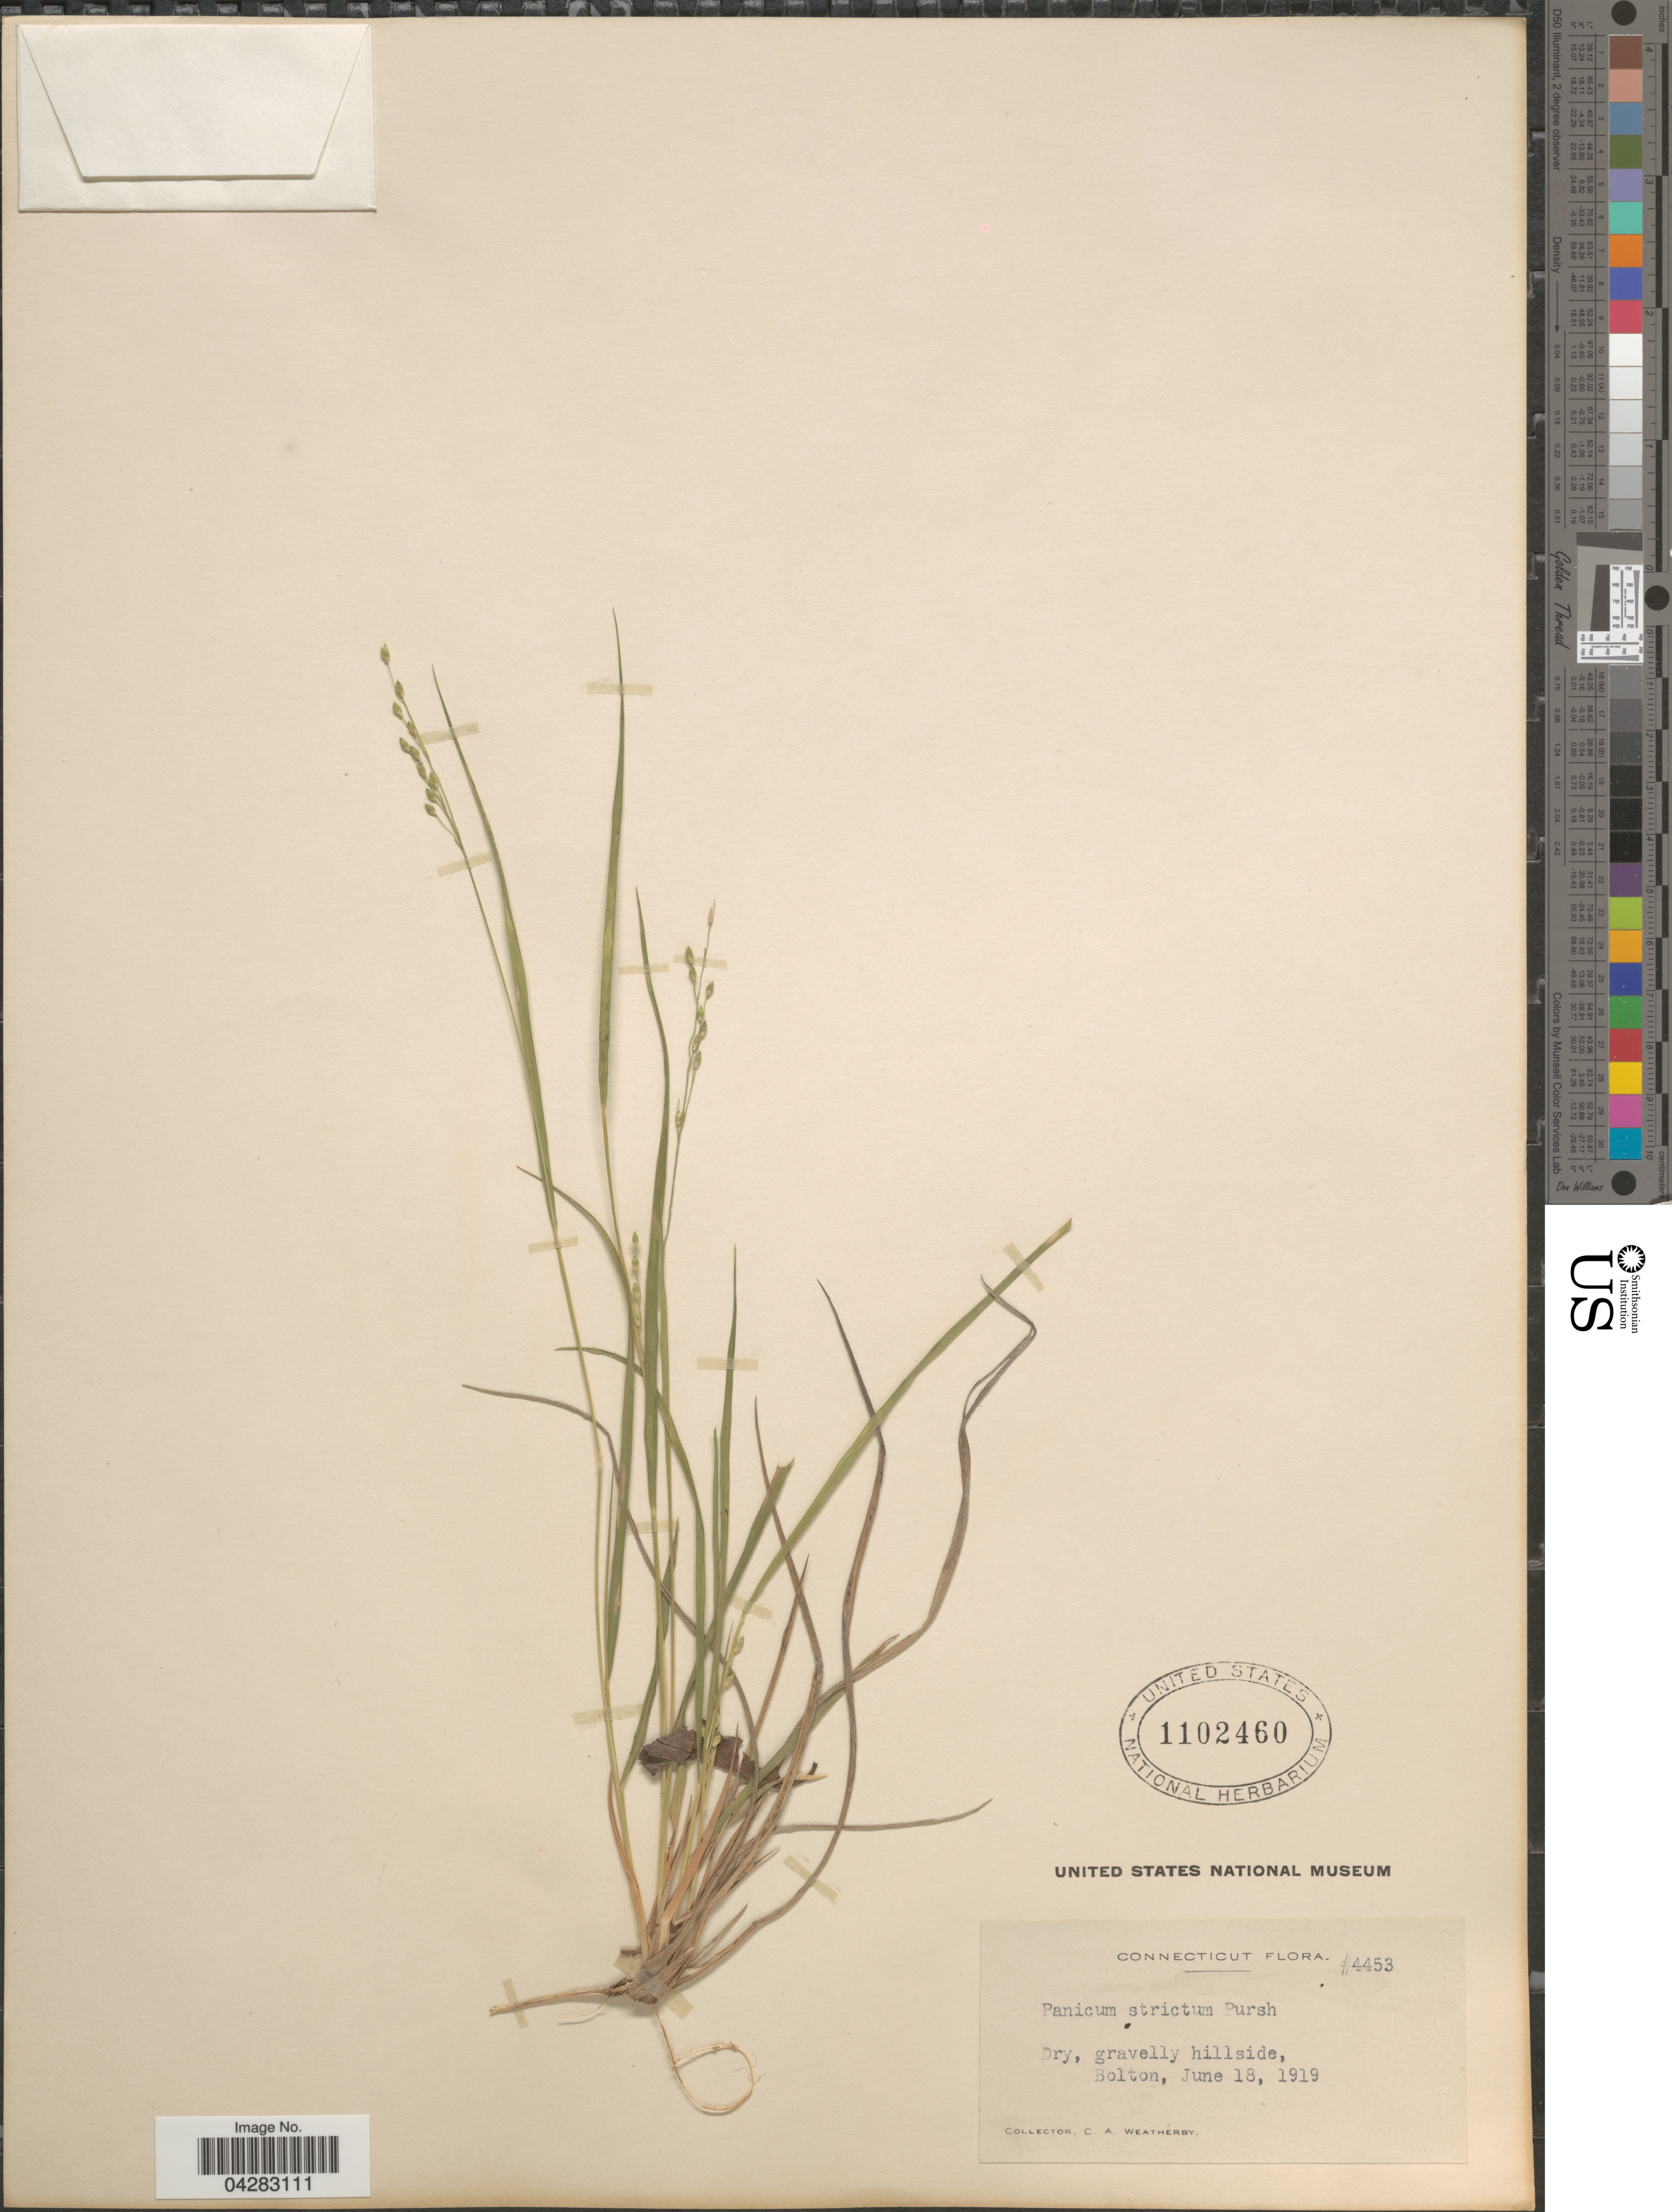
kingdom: Plantae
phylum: Tracheophyta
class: Liliopsida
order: Poales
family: Poaceae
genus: Dichanthelium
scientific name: Dichanthelium linearifolium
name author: (Scribn.) Gould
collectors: C. A. Weatherby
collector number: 4453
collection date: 1919-06-18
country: United States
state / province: Connecticut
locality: Dry, gravelly hillside, Bolton.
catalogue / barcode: US 1102460